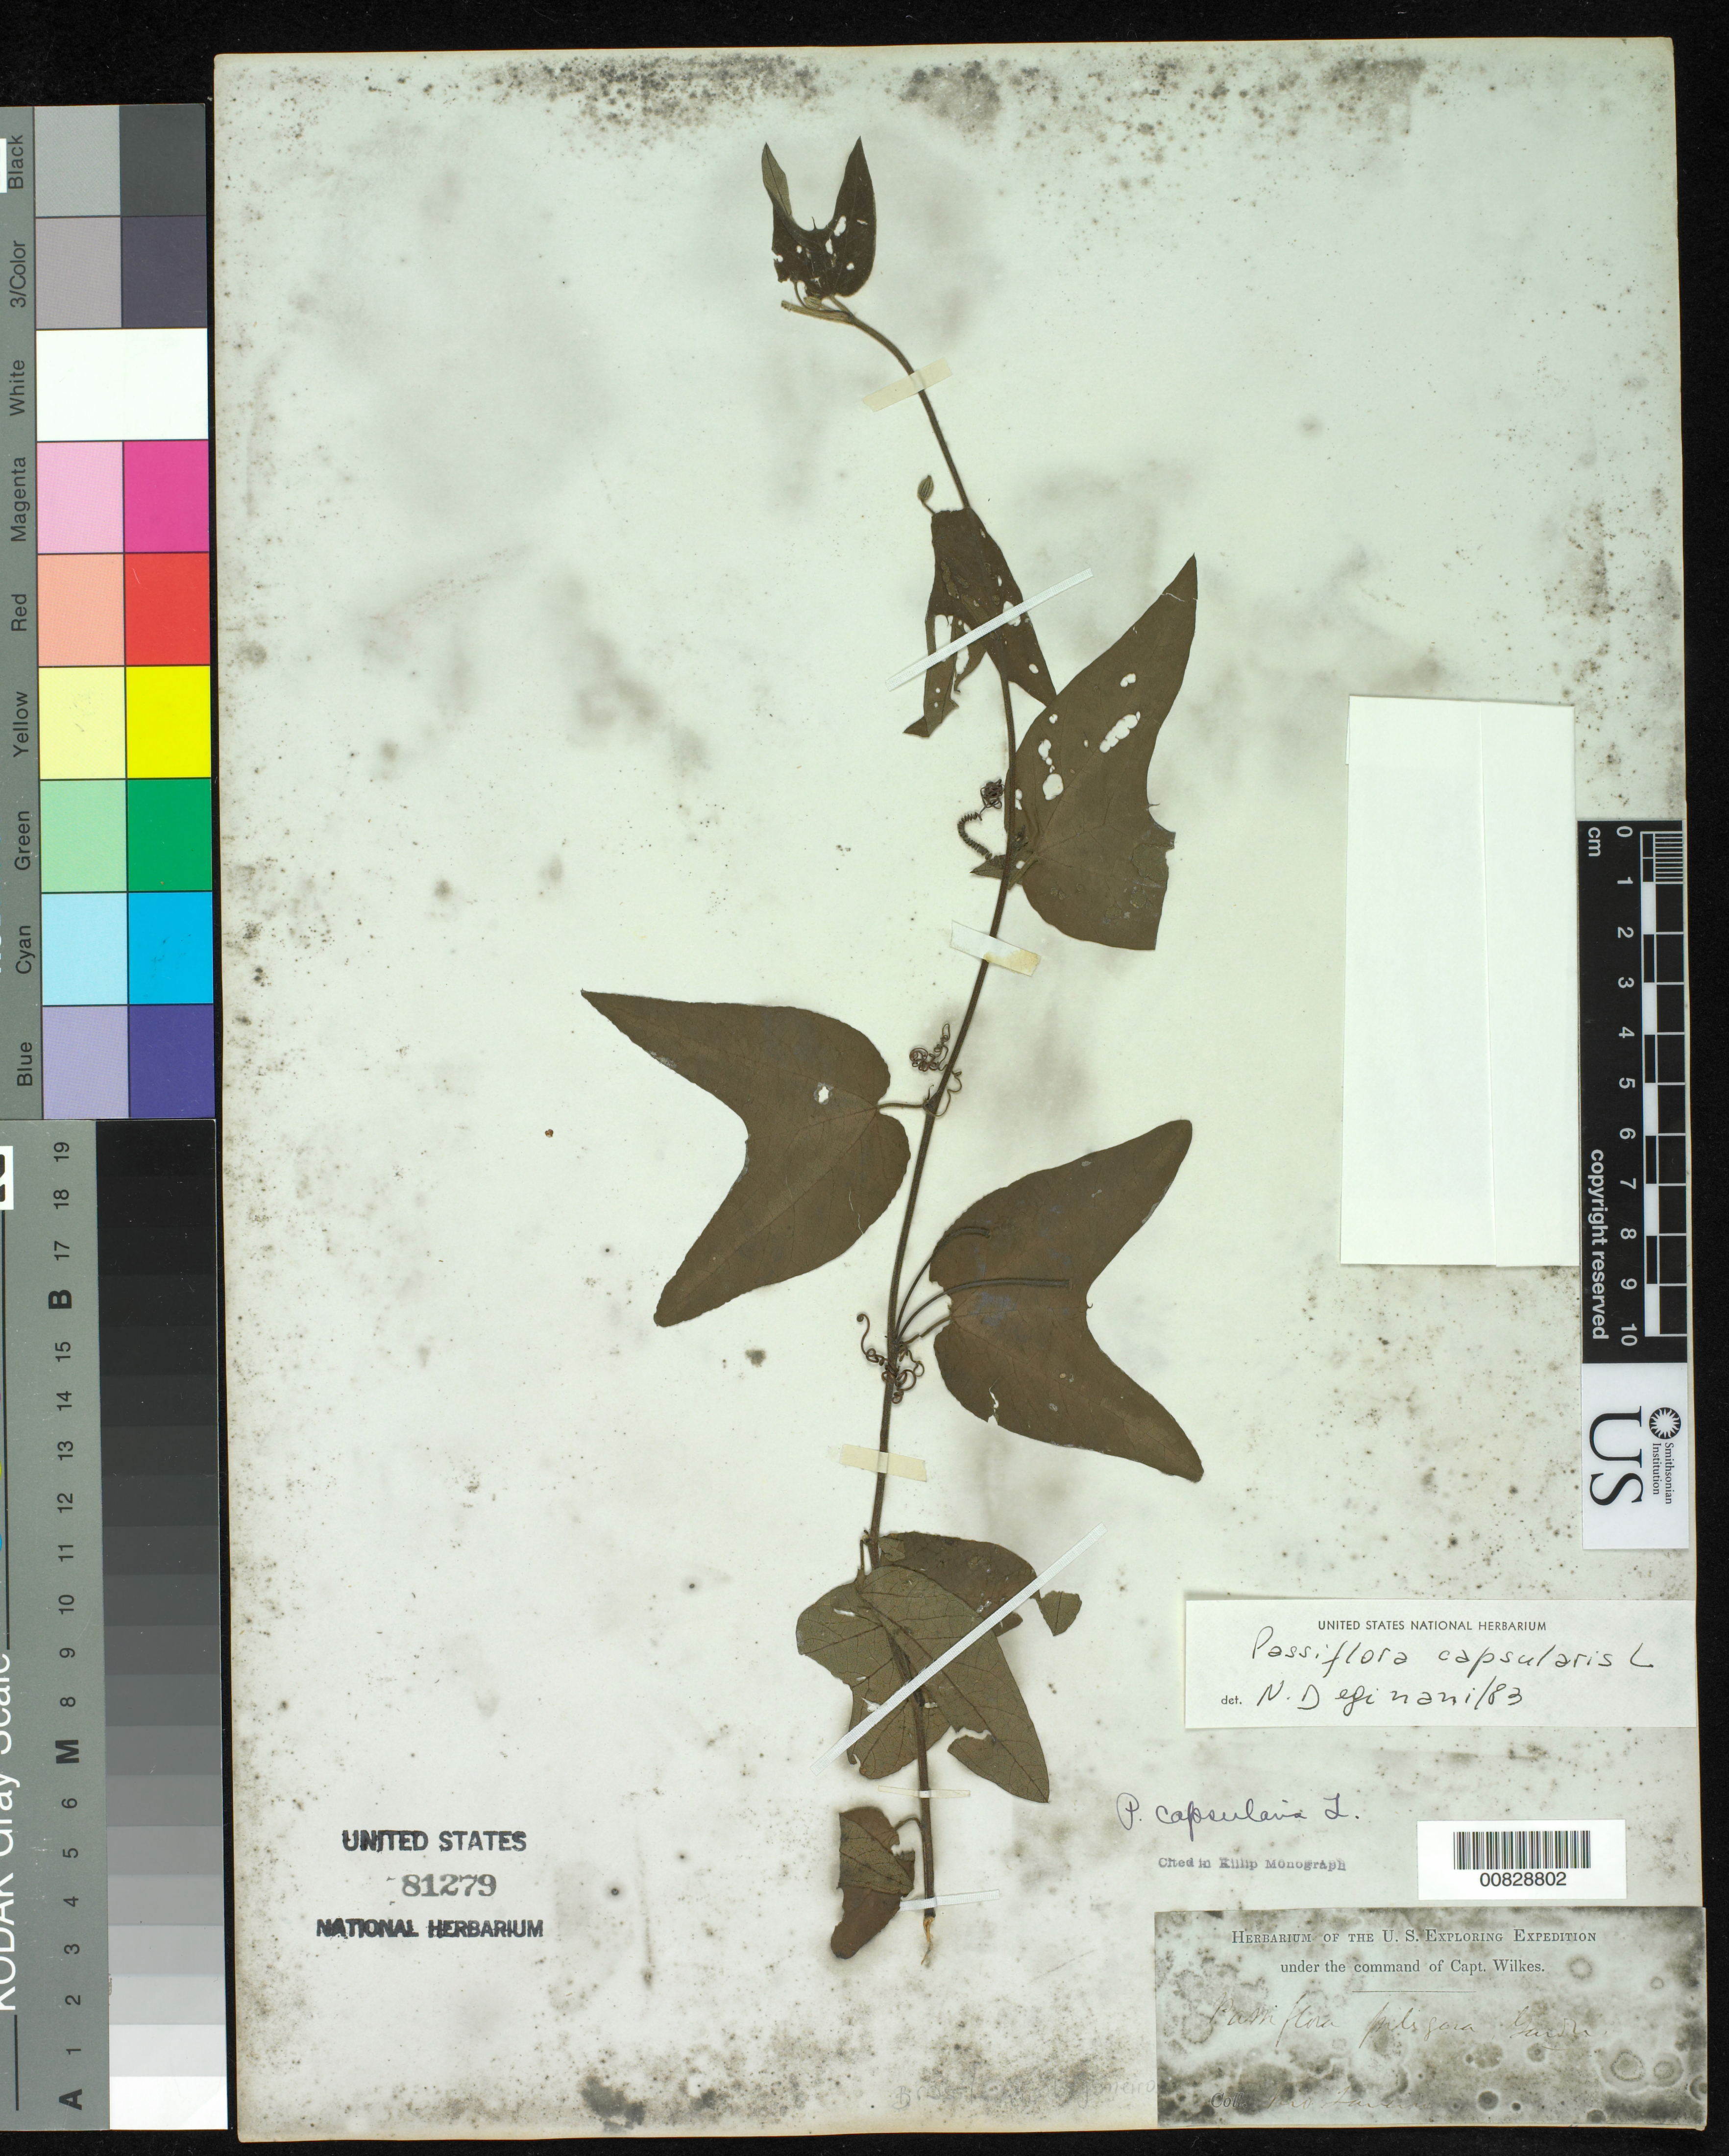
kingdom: Plantae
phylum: Tracheophyta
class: Magnoliopsida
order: Malpighiales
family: Passifloraceae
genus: Passiflora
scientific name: Passiflora capsularis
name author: L.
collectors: Wilkes Explor. Exped.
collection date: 1838/1842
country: Brazil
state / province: Rio de Janeiro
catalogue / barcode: US 81279